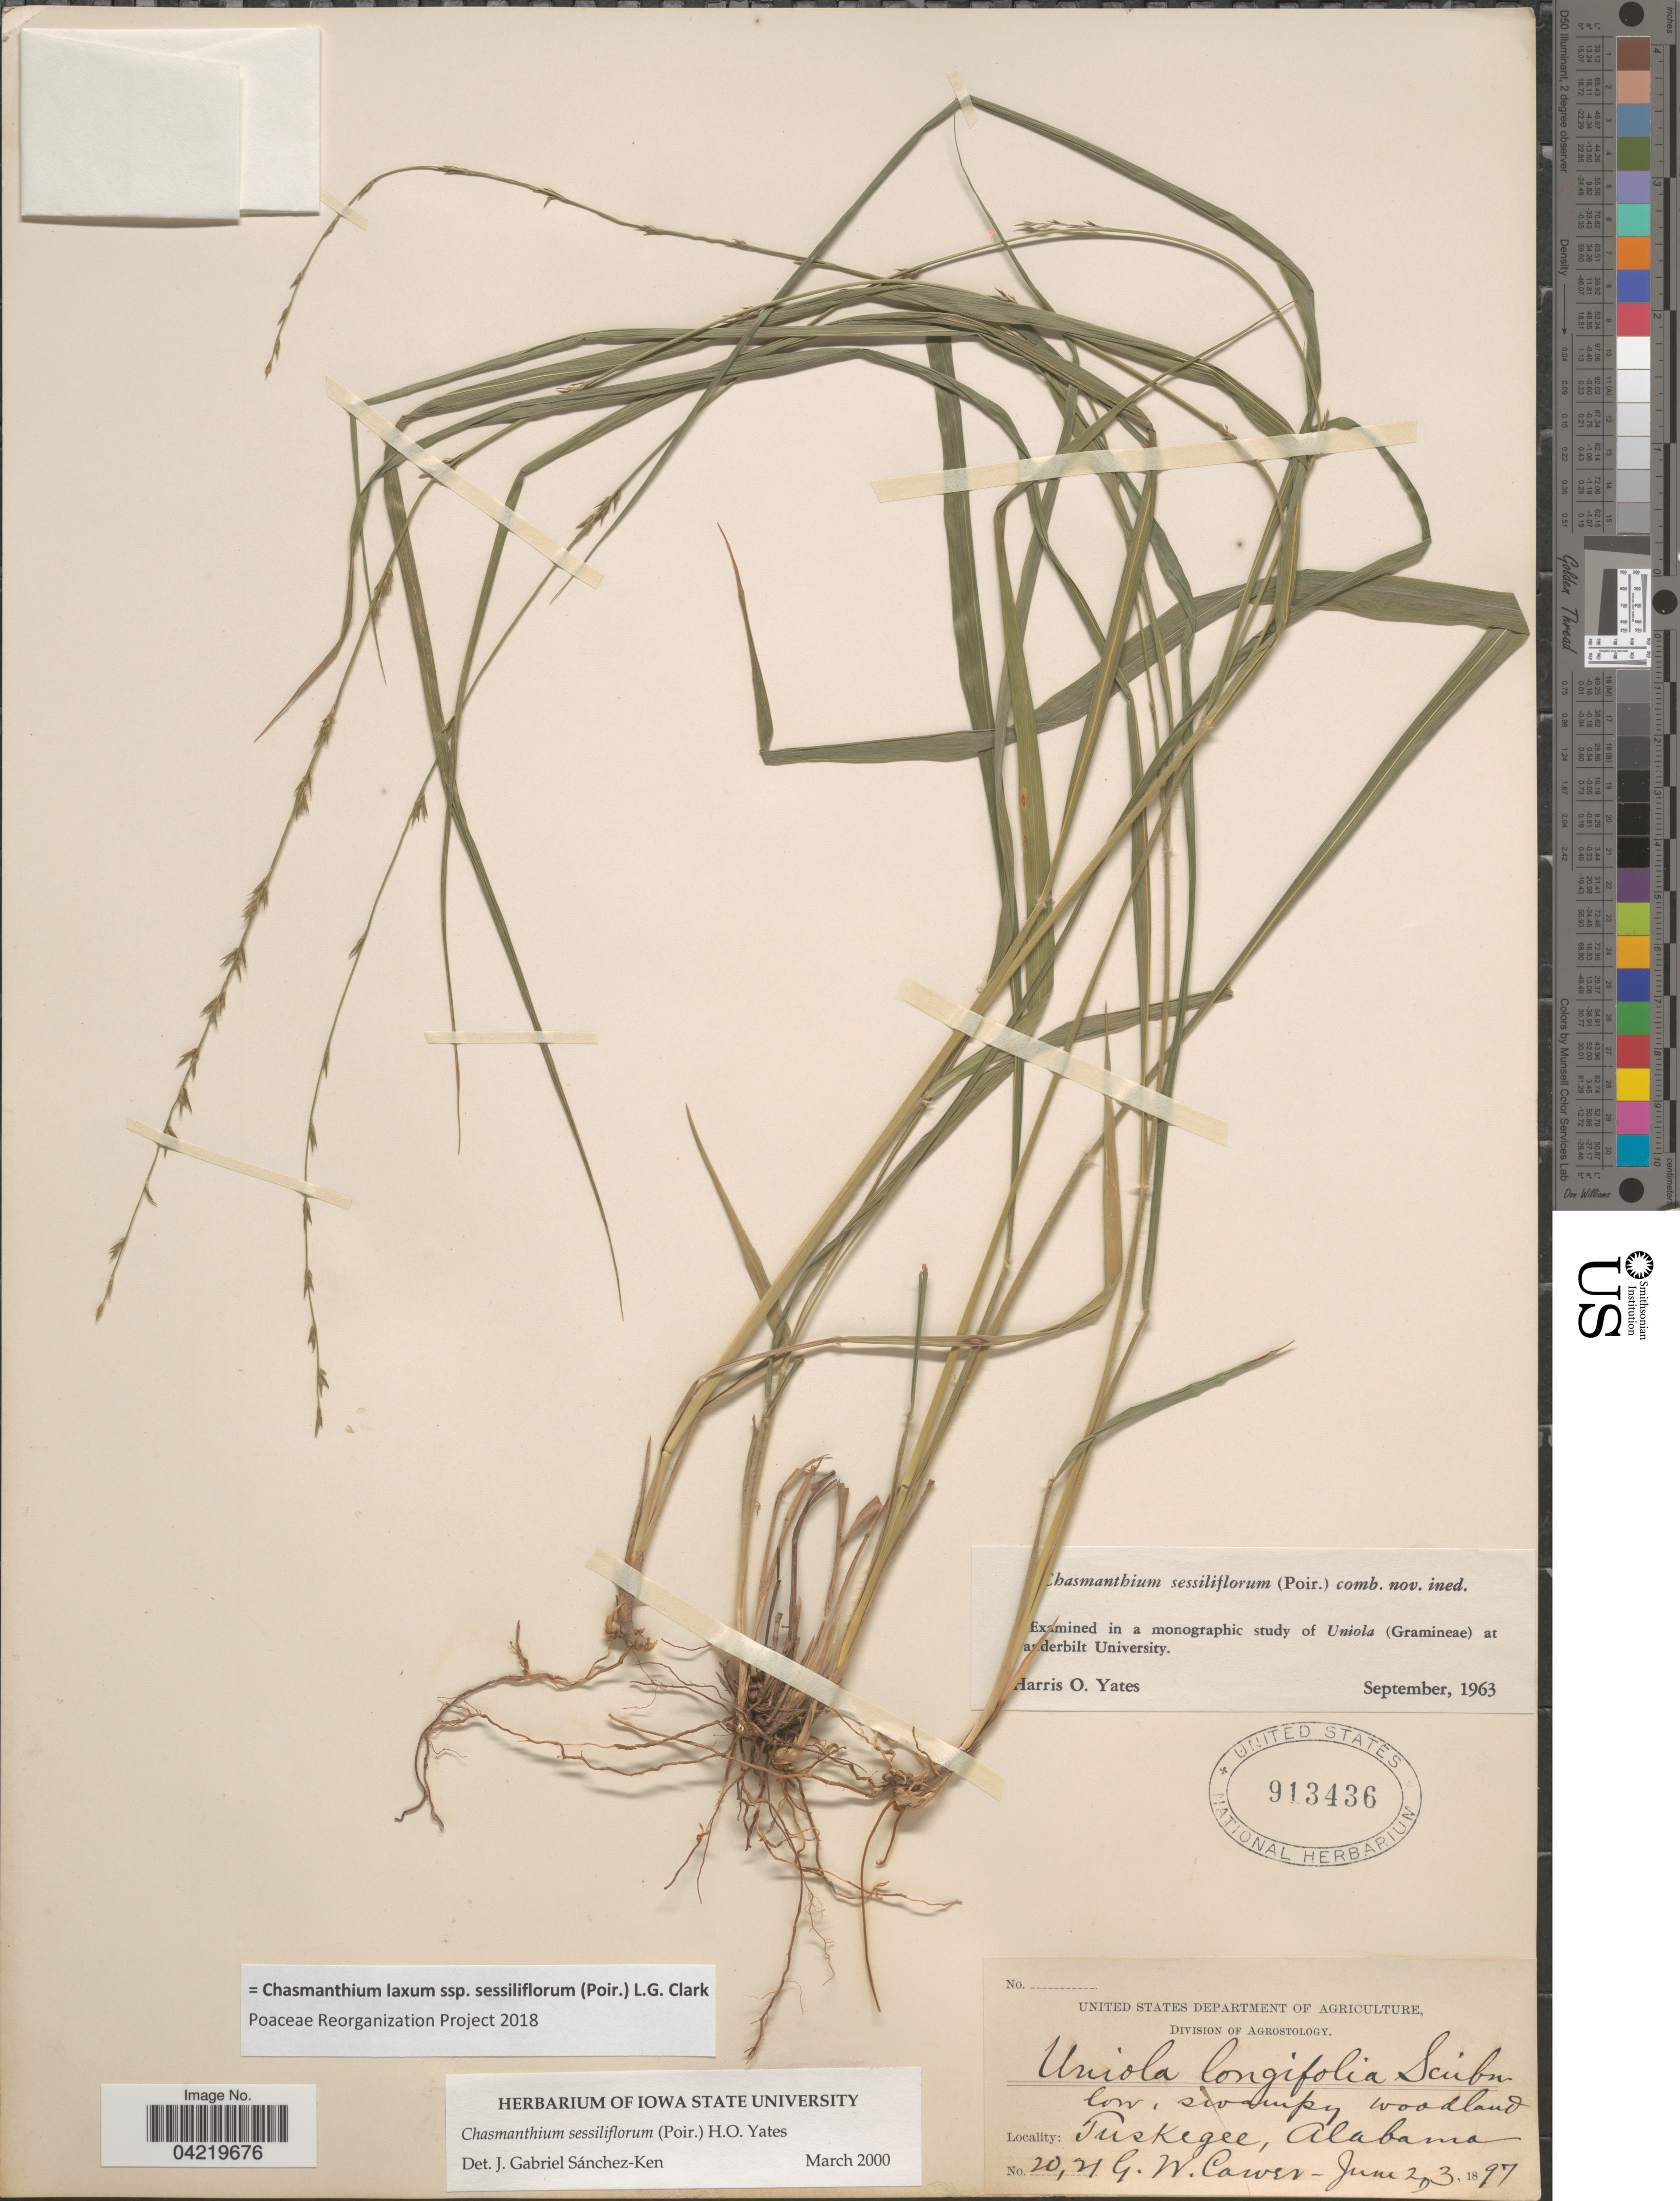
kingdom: Plantae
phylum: Tracheophyta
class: Liliopsida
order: Poales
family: Poaceae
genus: Chasmanthium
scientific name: Chasmanthium laxum subsp. sessiliflorum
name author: (L.) H.O. Yates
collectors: G. Carver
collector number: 2021*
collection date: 1897-06-23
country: United States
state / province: Alabama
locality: Low, swampy woodland. Tuskegee.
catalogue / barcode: US 913436